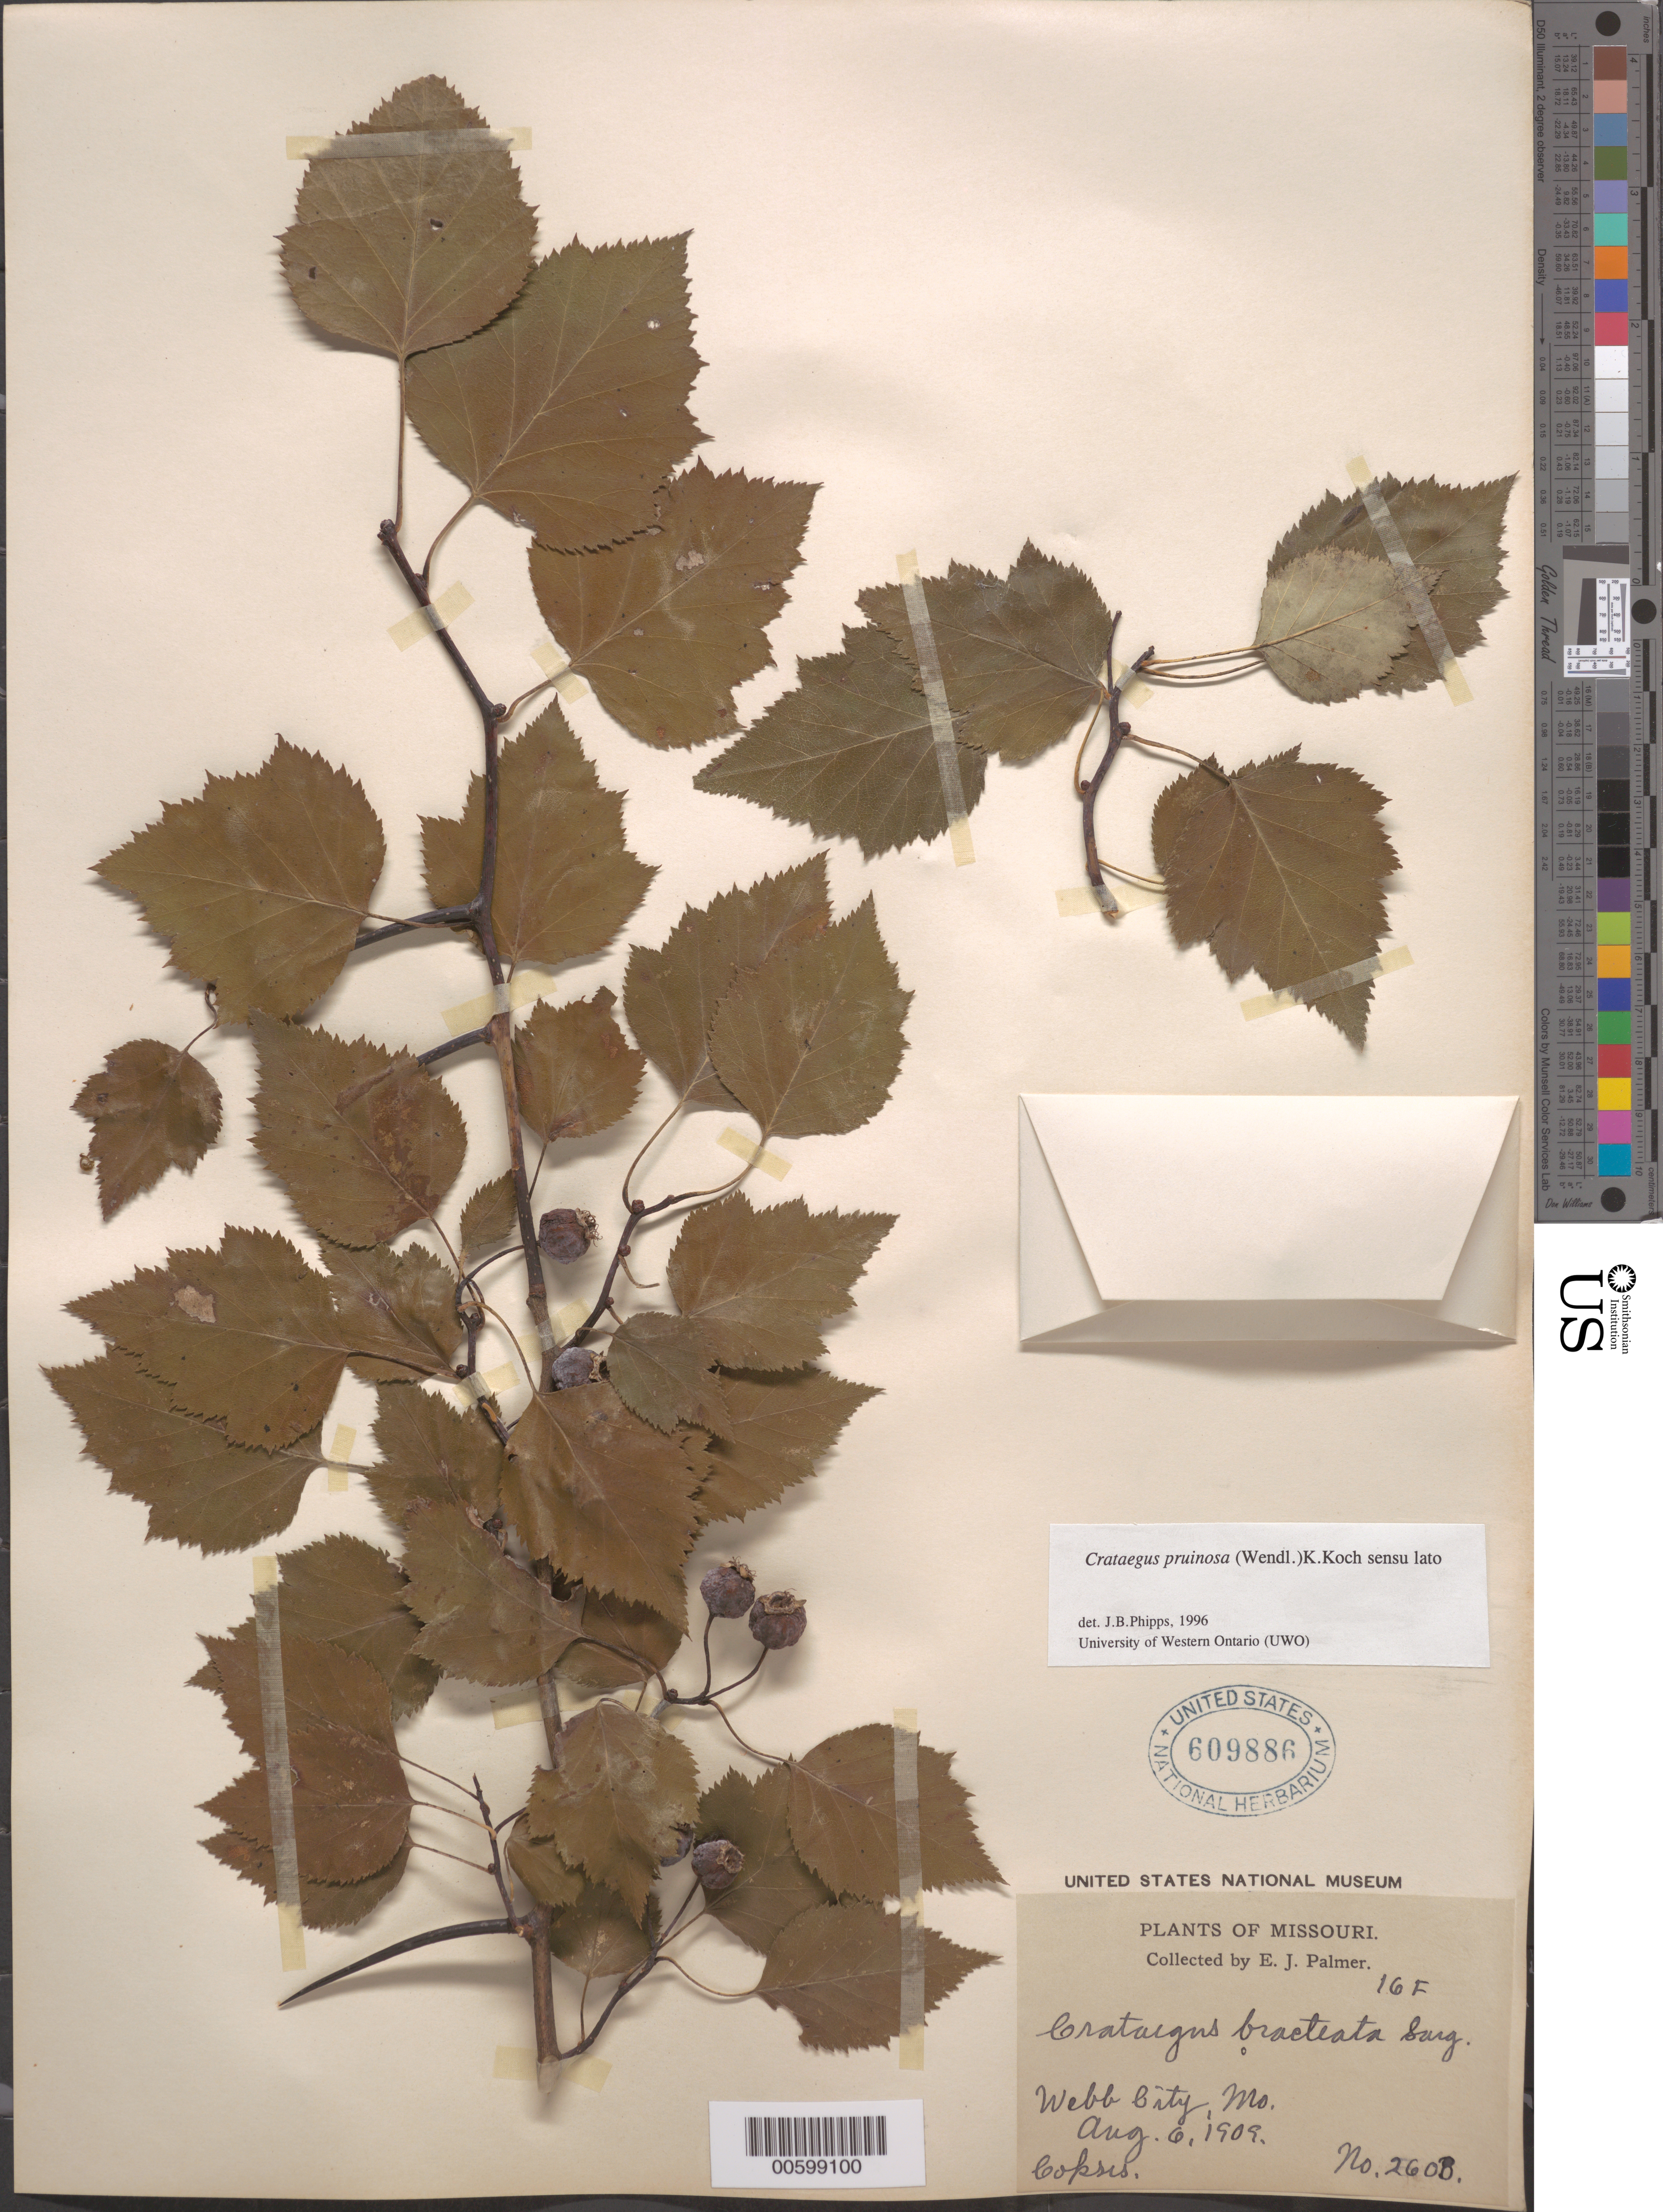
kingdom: Plantae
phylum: Tracheophyta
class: Magnoliopsida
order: Rosales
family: Rosaceae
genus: Crataegus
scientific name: Crataegus pruinosa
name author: (H.L. Wendl.) K. Koch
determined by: Phipps, James B., (UWO), University of Western Ontario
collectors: E. J. Palmer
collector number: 2608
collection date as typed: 06 Aug 1909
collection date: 1909-08-06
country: United States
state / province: Missouri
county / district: Jasper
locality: Webb City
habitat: Copses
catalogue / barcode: US 609886